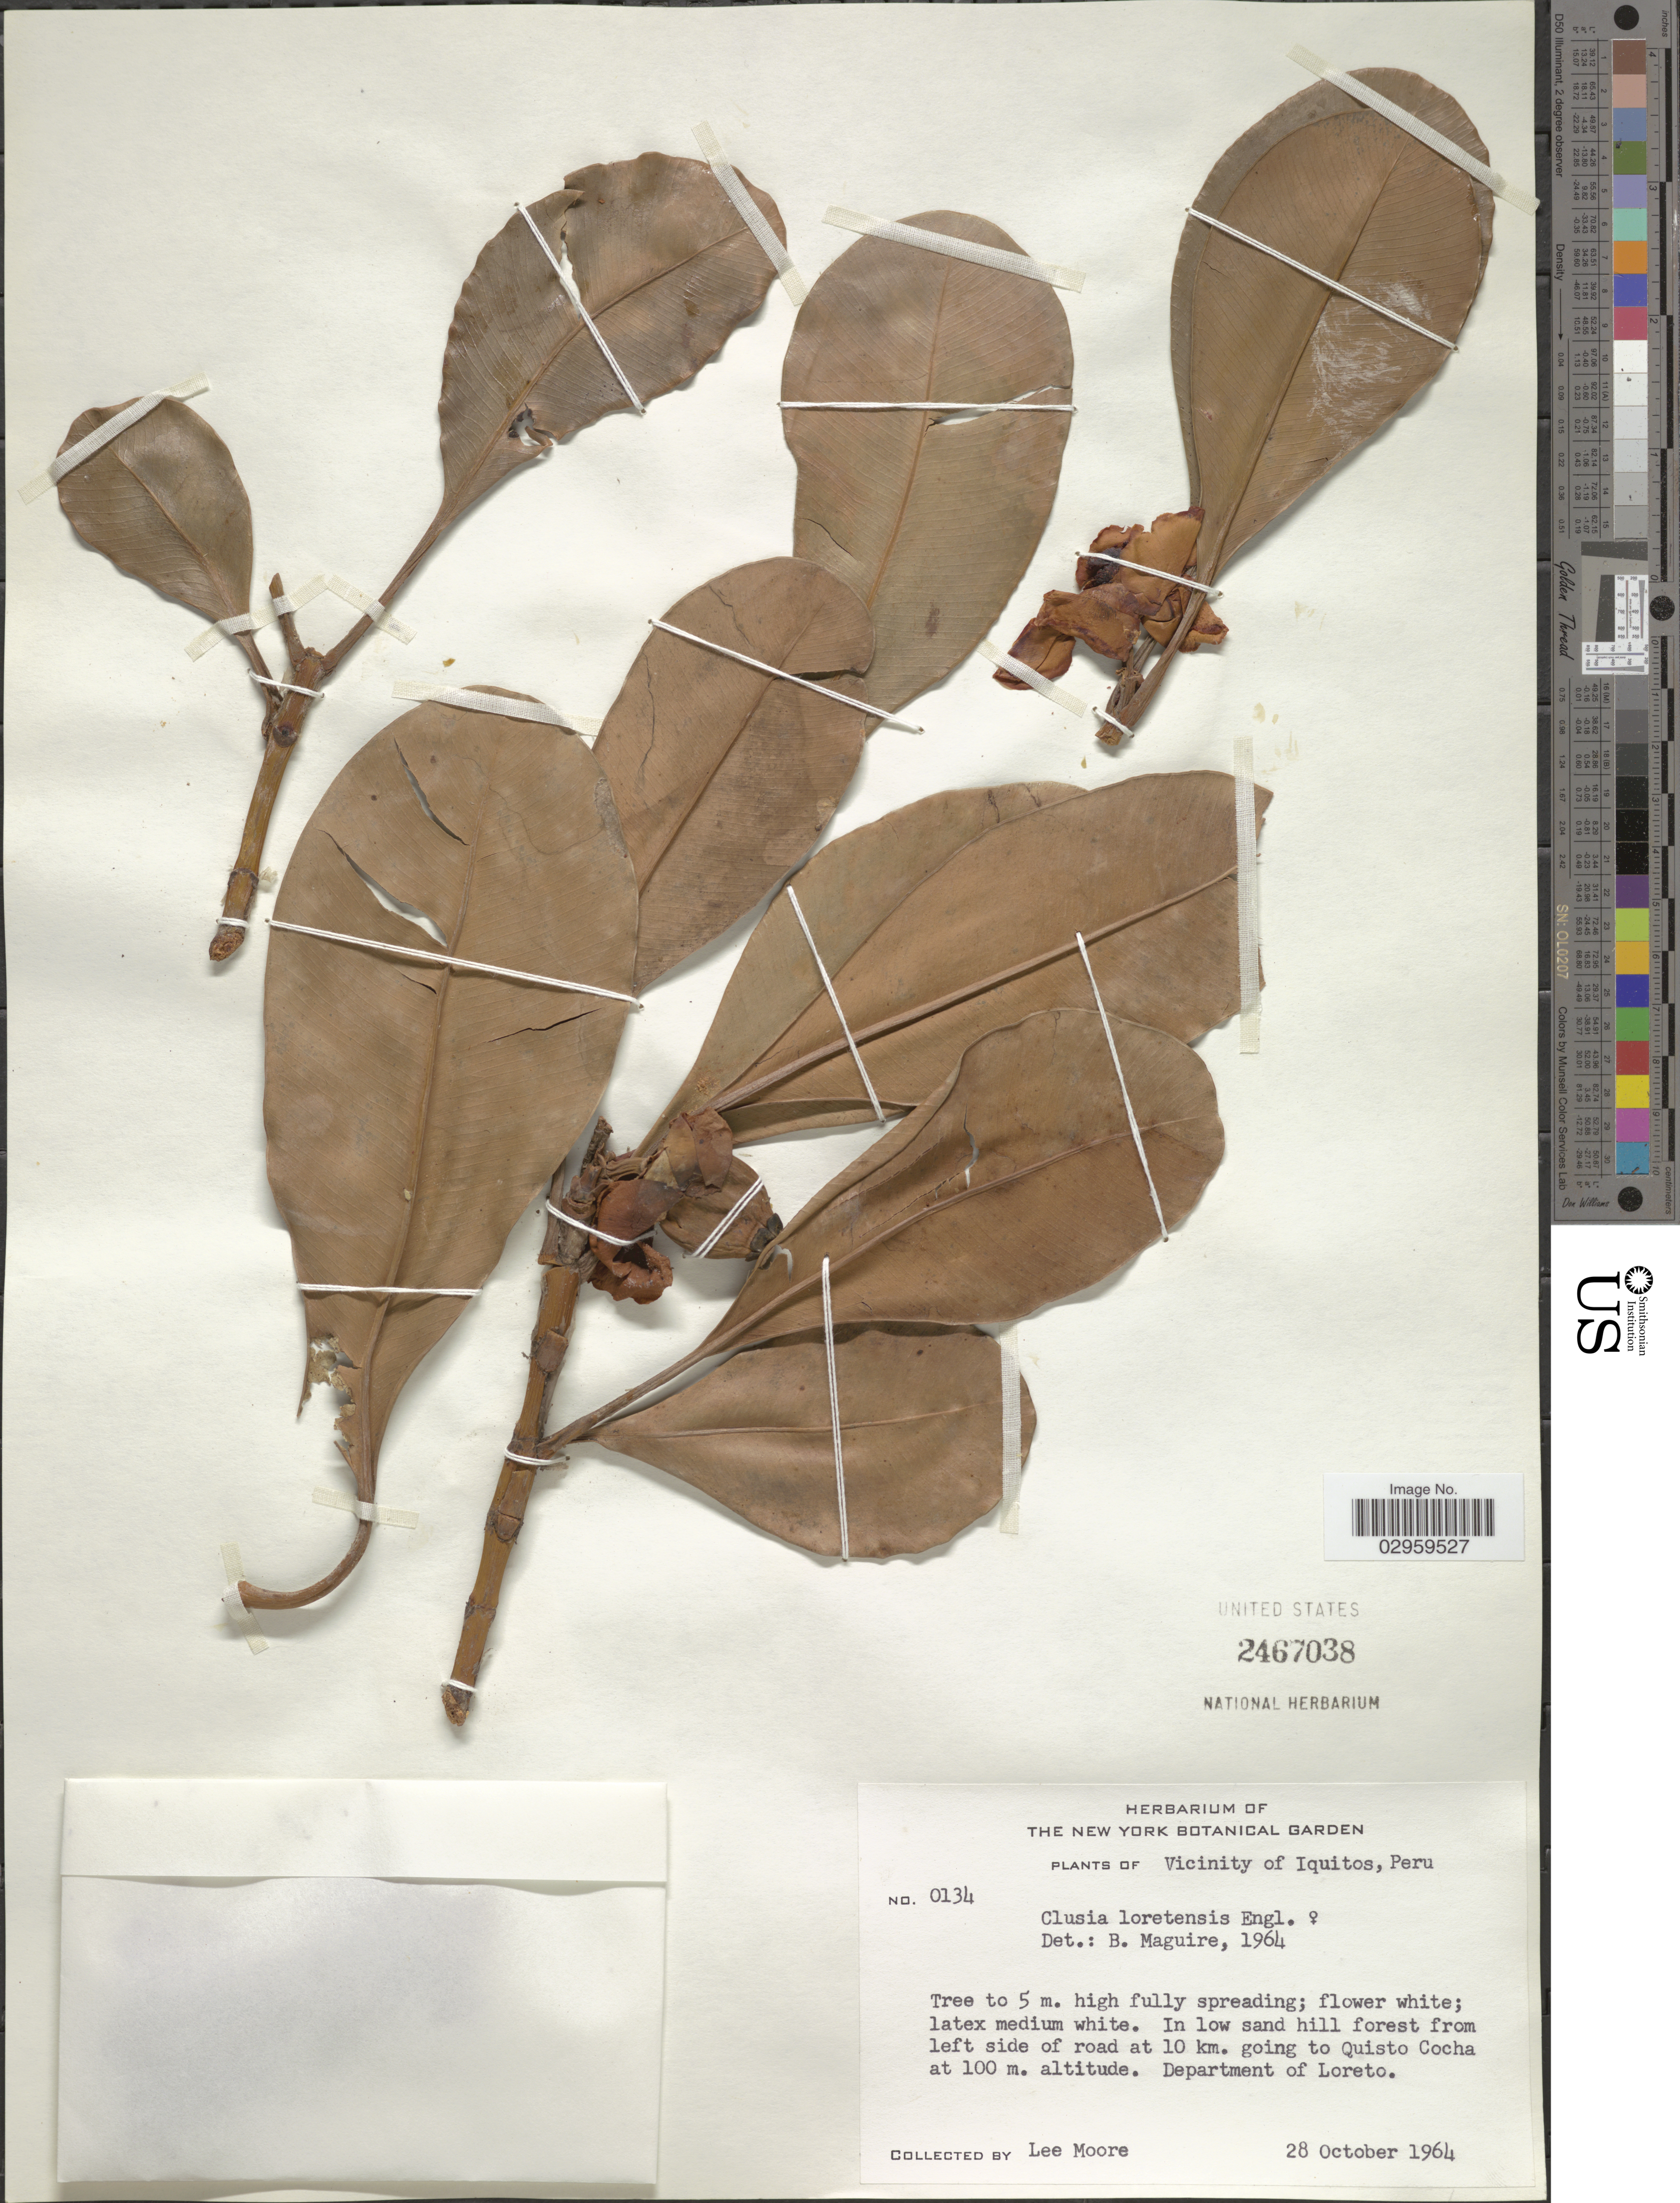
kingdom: Plantae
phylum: Tracheophyta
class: Magnoliopsida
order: Malpighiales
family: Clusiaceae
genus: Clusia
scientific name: Clusia loretensis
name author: Engl.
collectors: L. Moore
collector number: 0134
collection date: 1964-10-28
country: Peru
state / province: Loreto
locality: Vicinity of Iquitos. In low sand hill forest from left side of road at 10 km. going to Quisto Cocha. Department of Loreto.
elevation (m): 100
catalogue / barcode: US 2467038